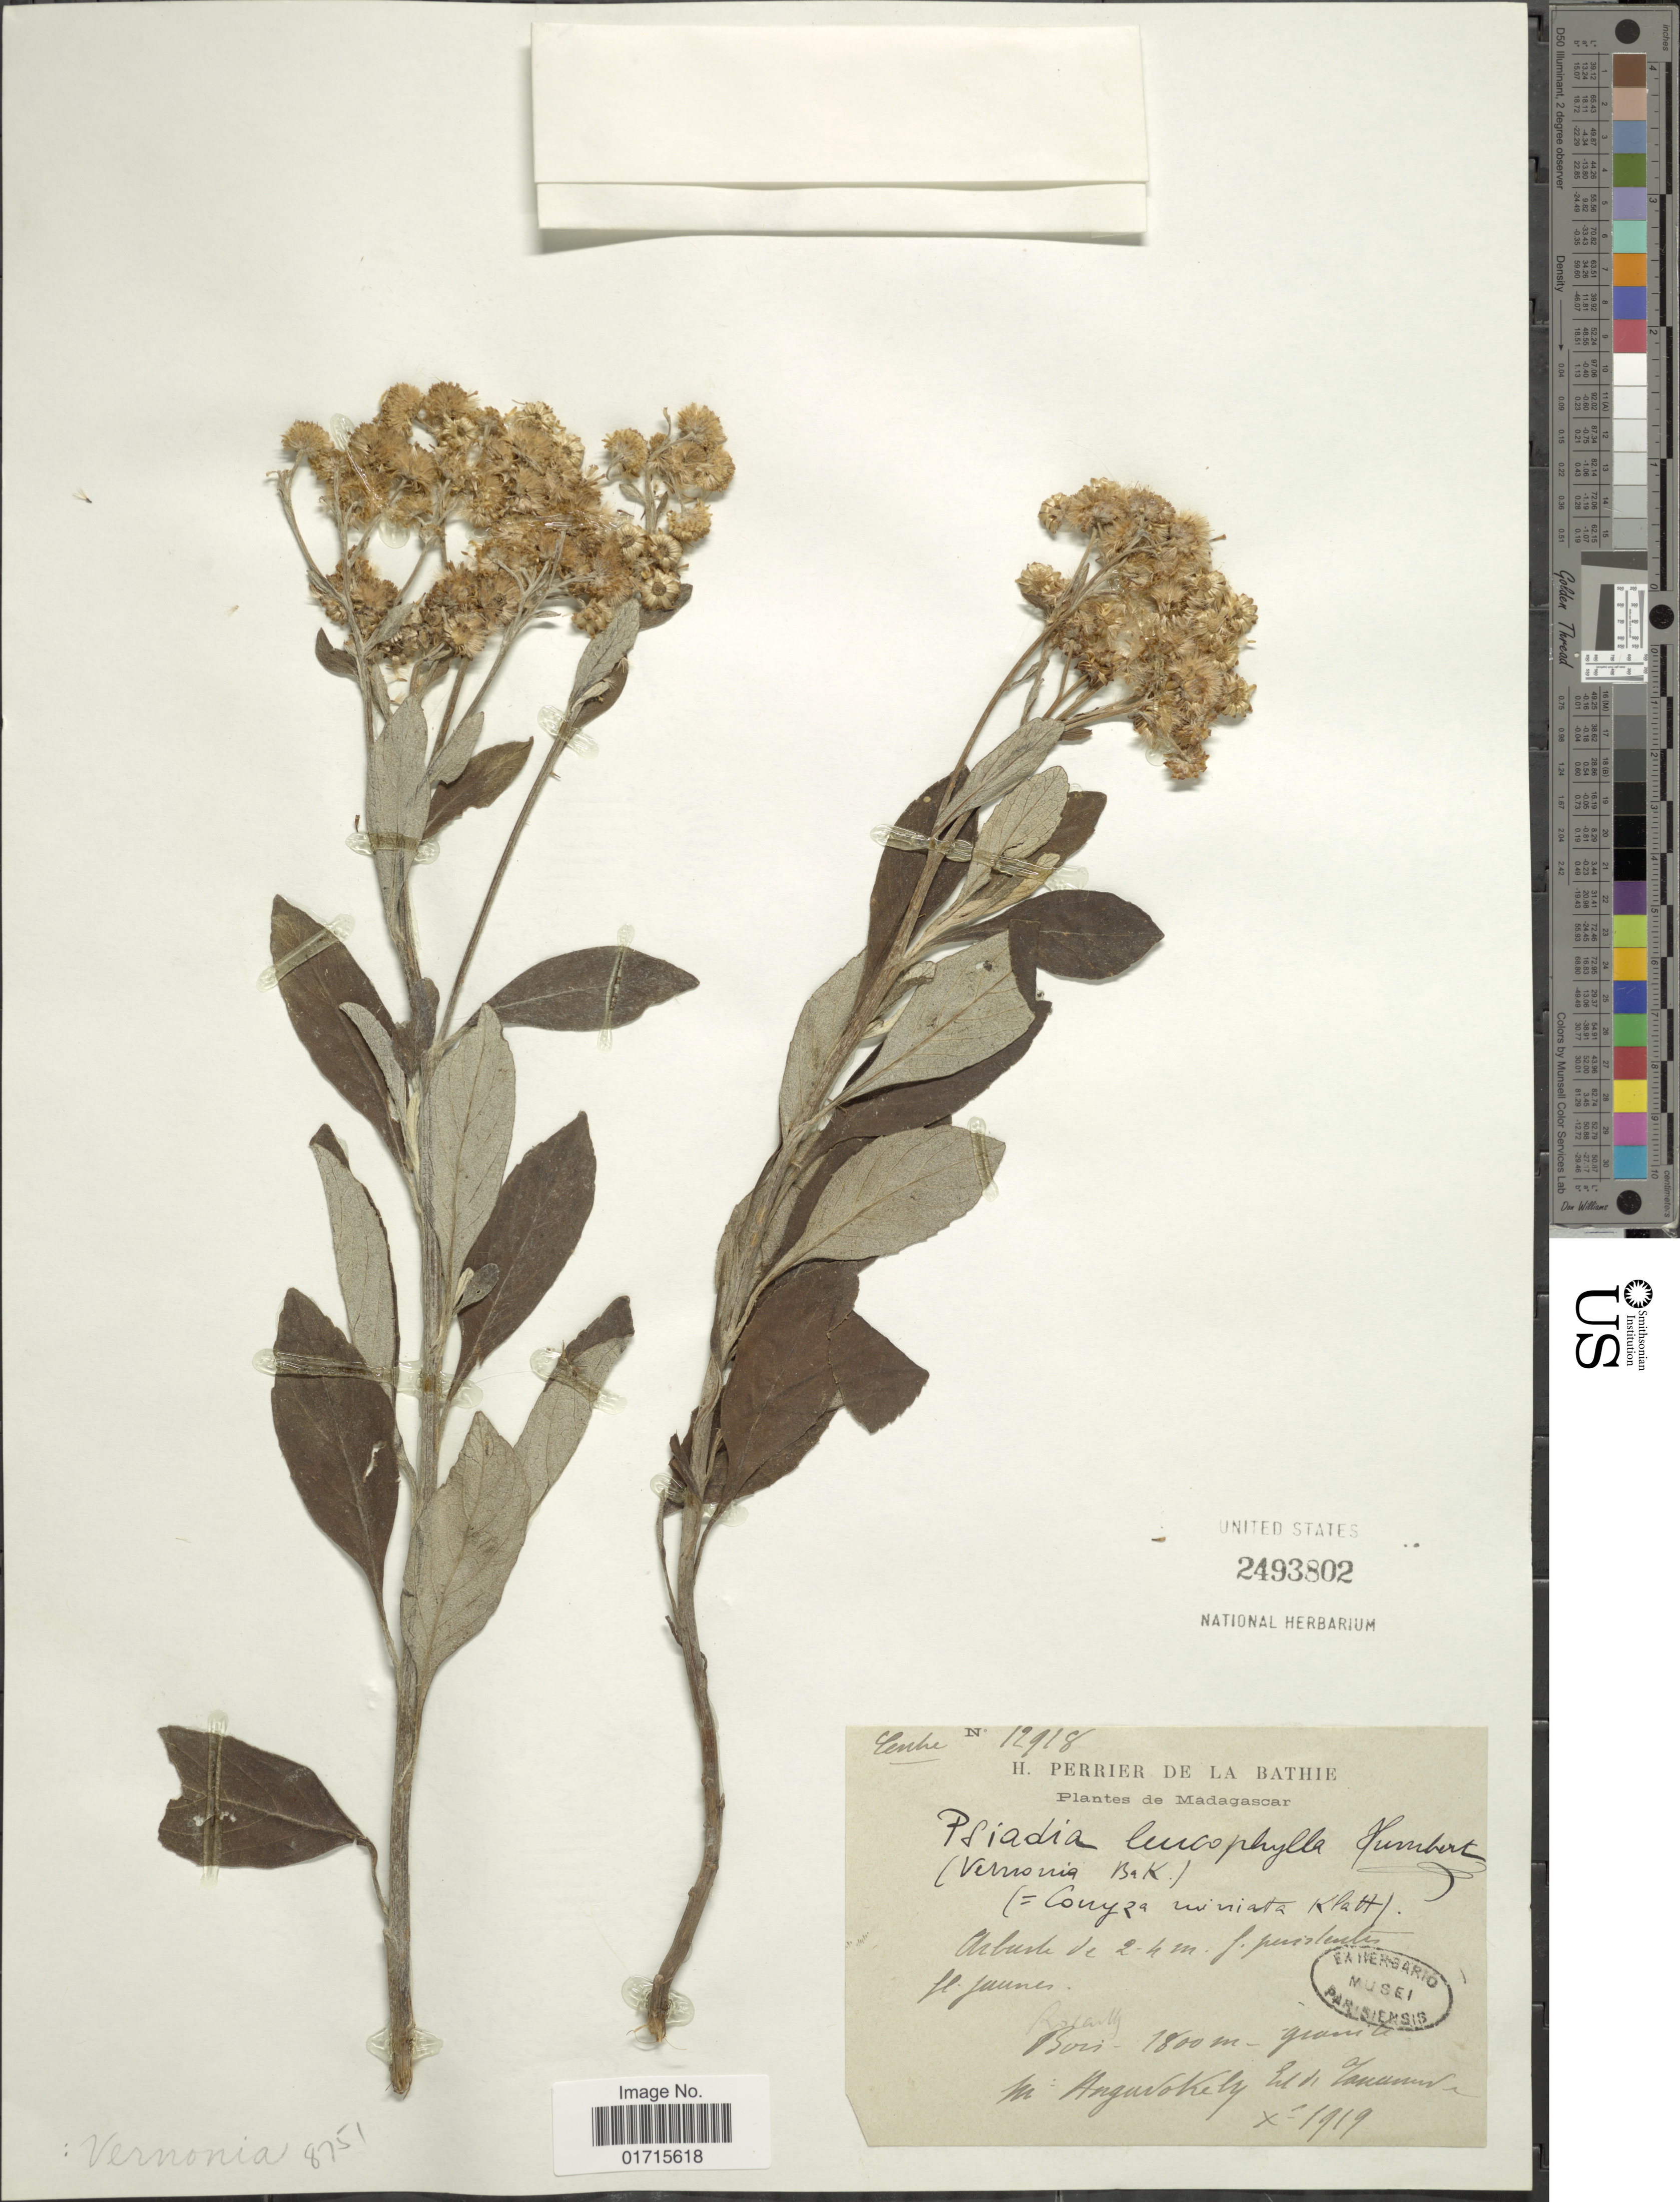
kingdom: Plantae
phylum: Tracheophyta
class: Magnoliopsida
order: Asterales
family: Asteraceae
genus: Psiadia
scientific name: Psiadia leucophylla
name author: Humbert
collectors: H. Perrier de la Bâthie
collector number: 12918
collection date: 1919-10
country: Madagascar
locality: Madagascar. Bois [illegible text]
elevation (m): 1800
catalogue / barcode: US 2493802